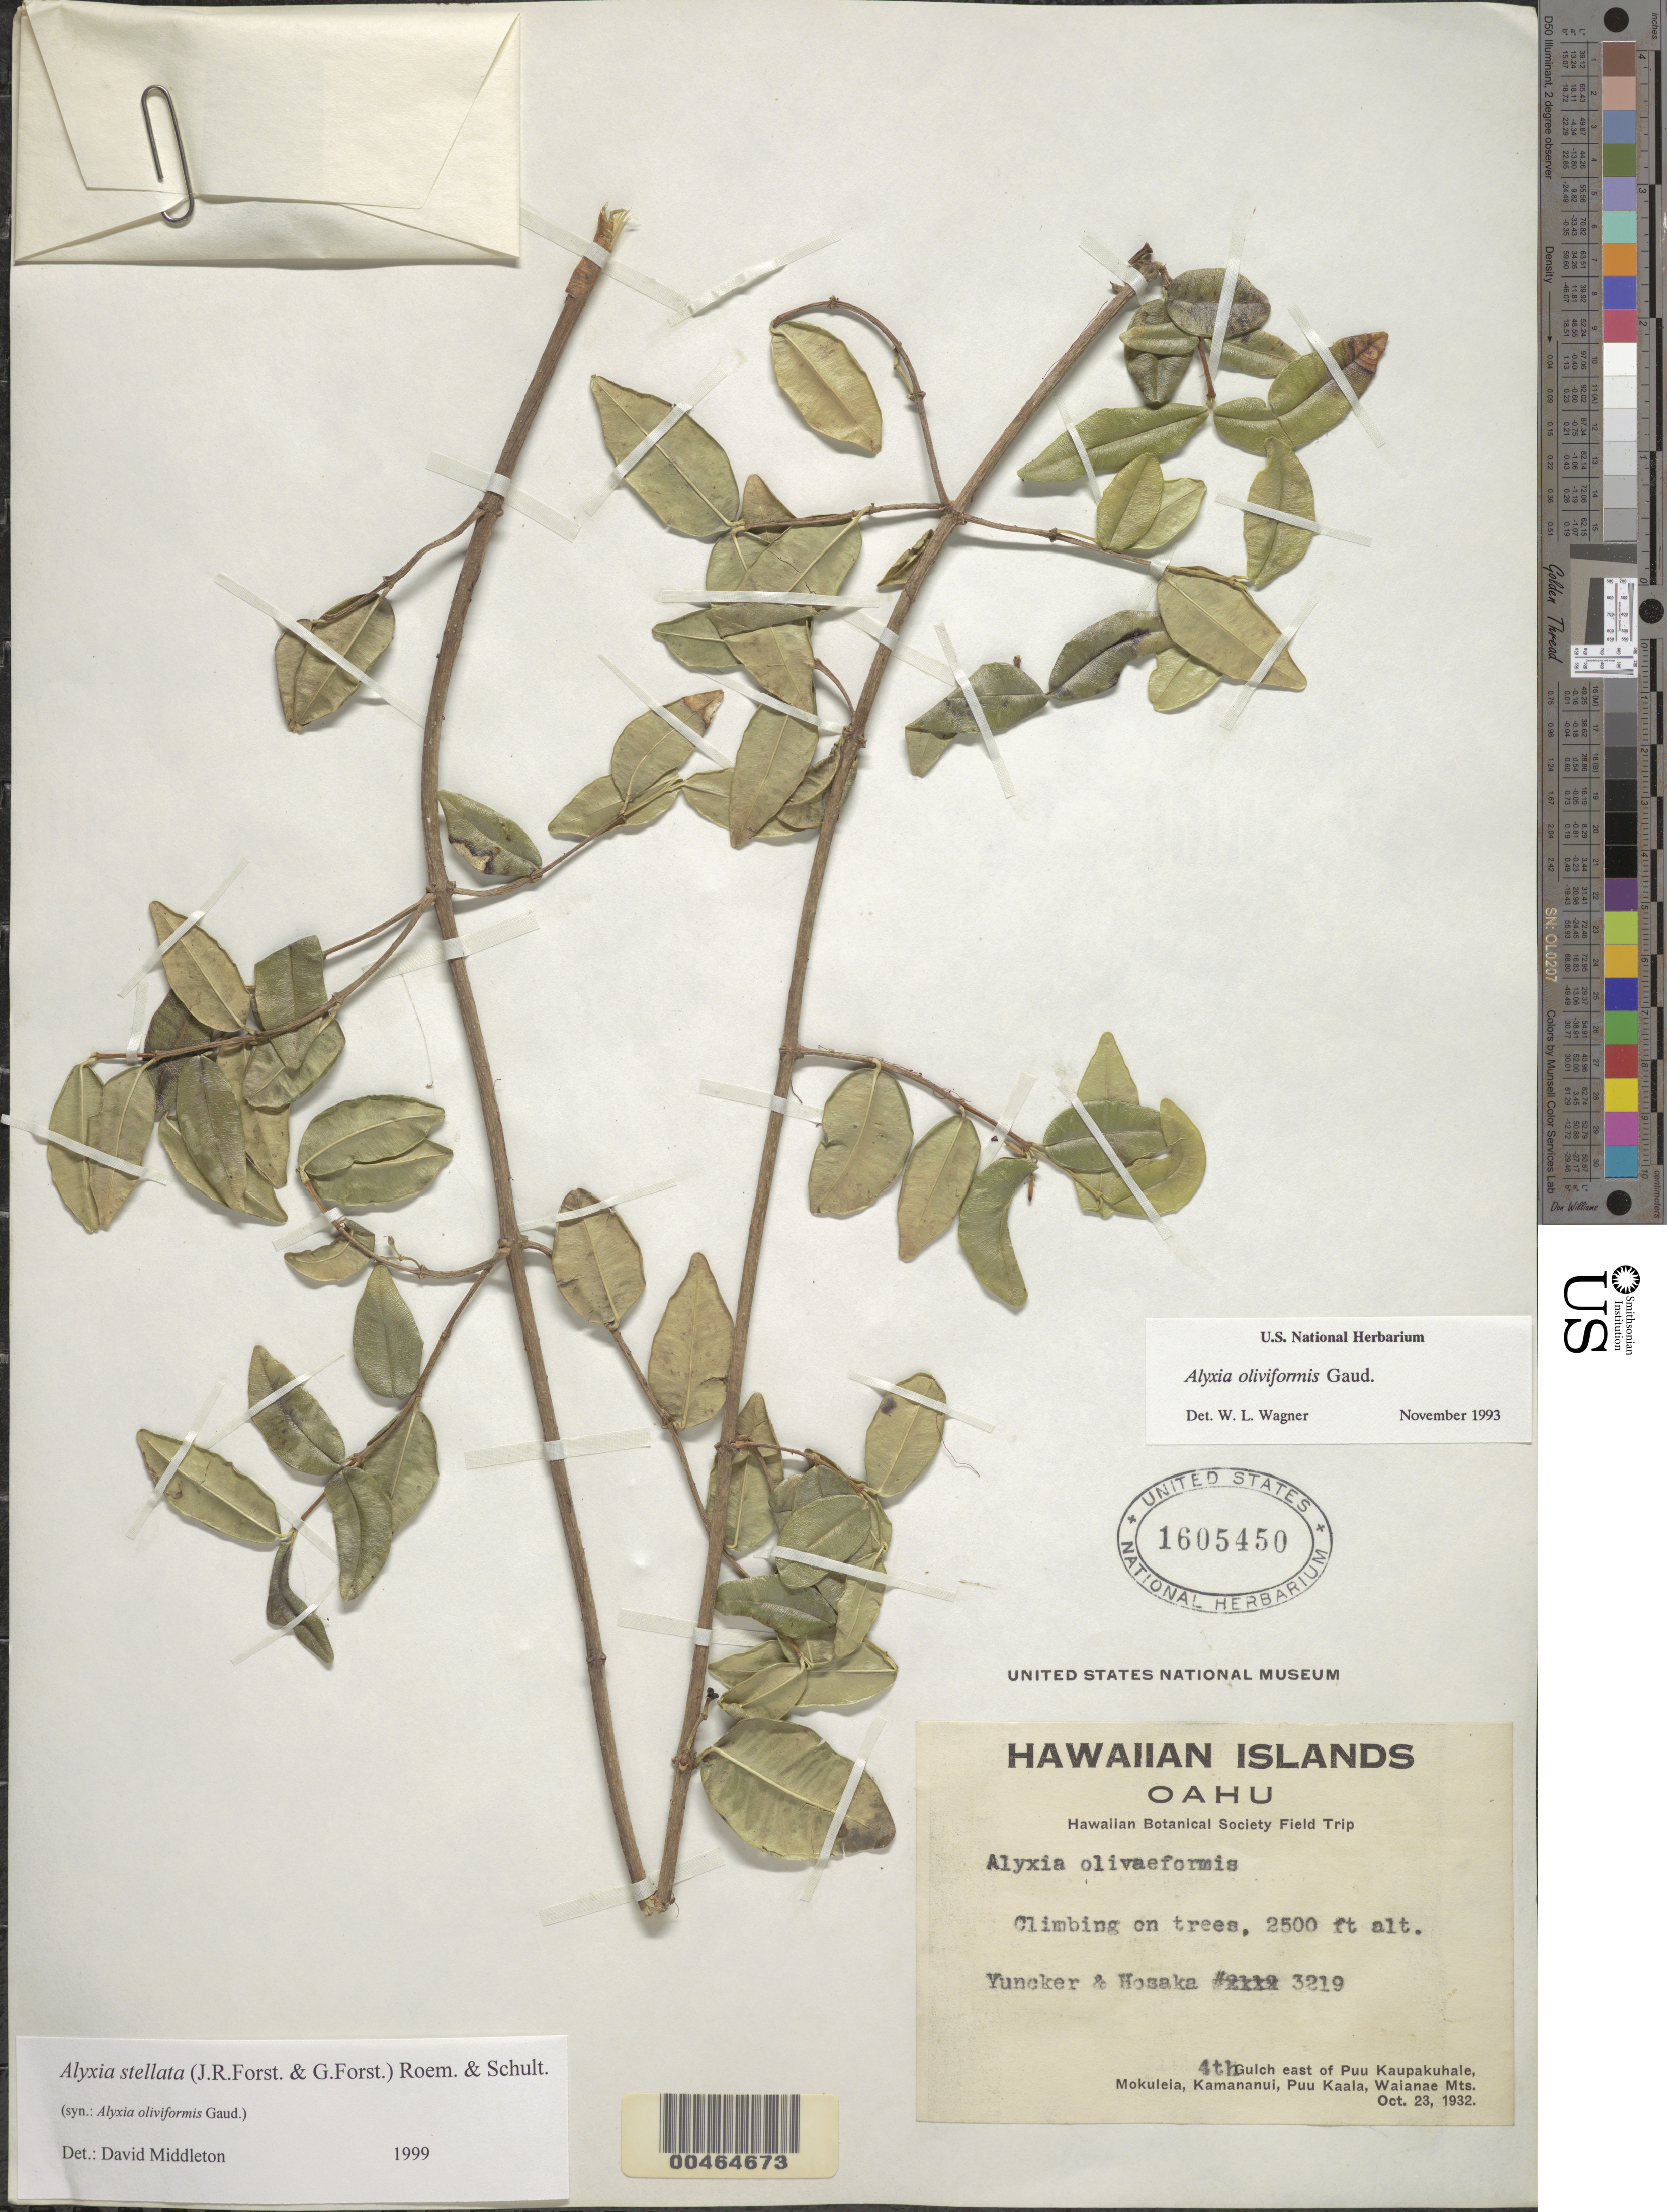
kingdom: Plantae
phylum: Tracheophyta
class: Magnoliopsida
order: Gentianales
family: Apocynaceae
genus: Alyxia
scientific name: Alyxia stellata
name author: (J.R. Forst. & G. Forst.) Roem. & Schult.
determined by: Middleton, D. J.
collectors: T. G. Yuncker & Hosaka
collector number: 3219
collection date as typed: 23 Oct 1932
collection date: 1932-10-23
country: United States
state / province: Hawaii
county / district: Honolulu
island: Oahu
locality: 4th gulch E of Puu Kaupakuhale, Mokuleia, Kamananui, Puu Kaala, Waianae Mts.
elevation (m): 762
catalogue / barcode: US 1605450